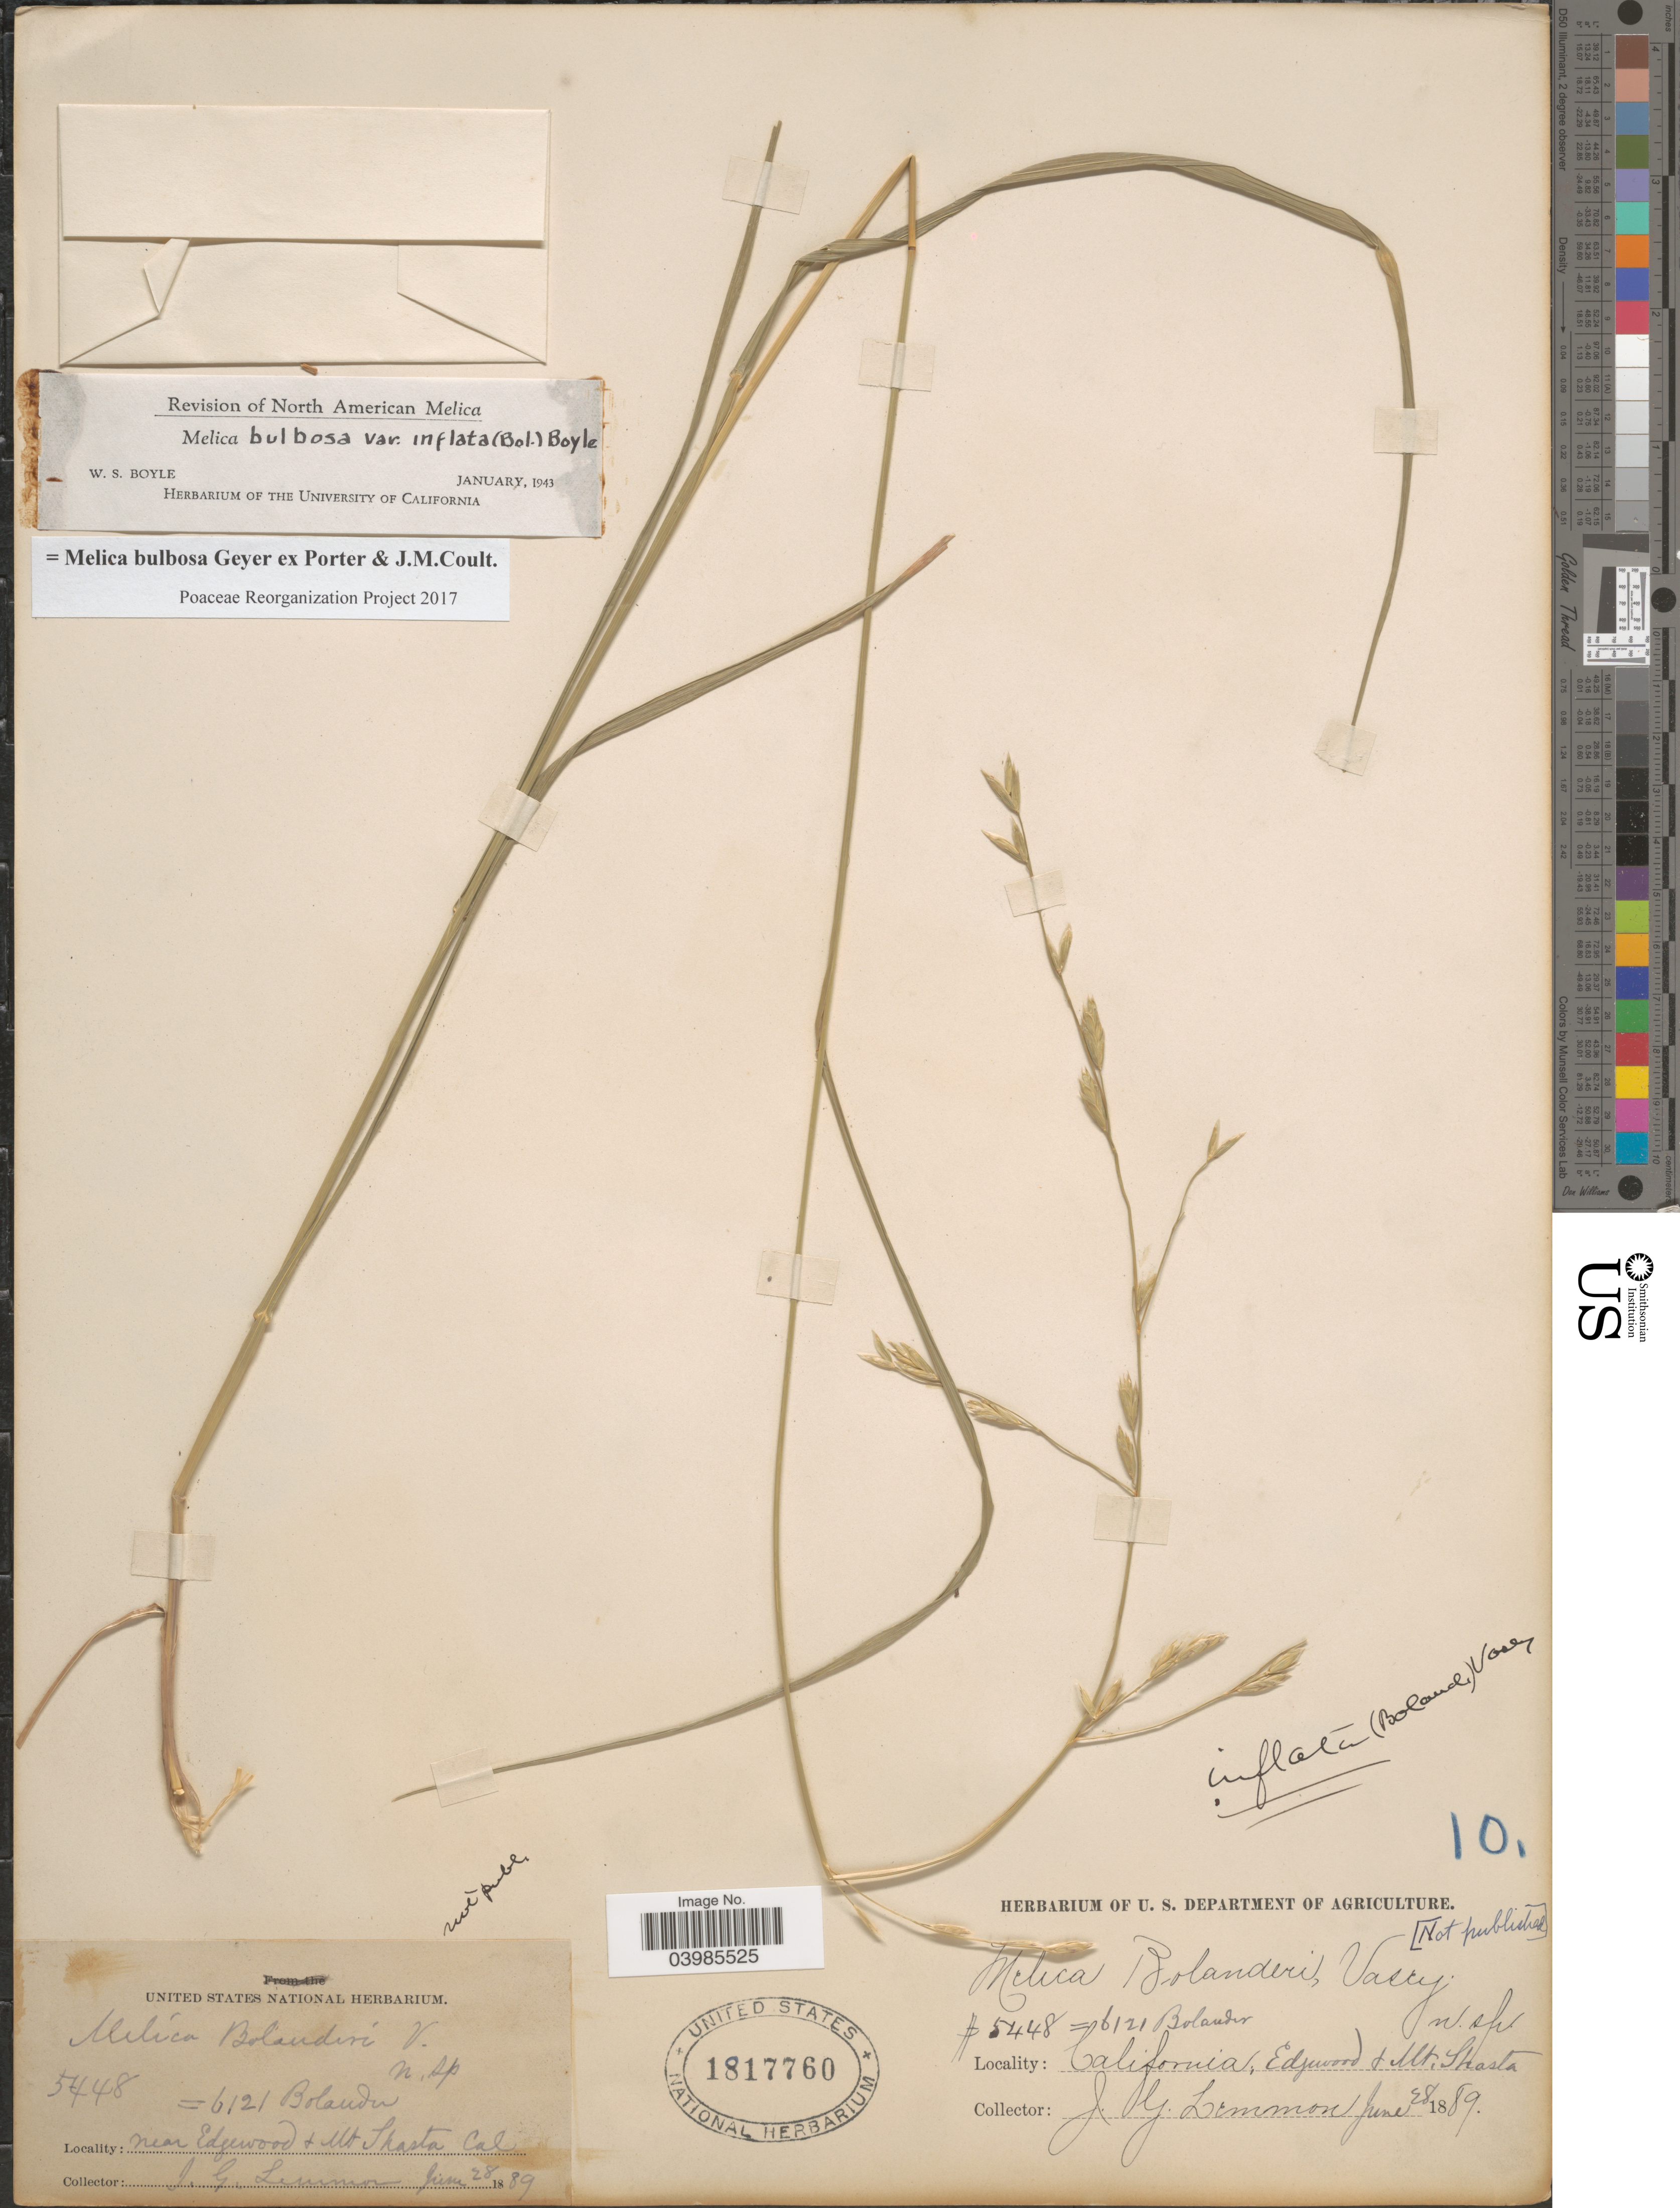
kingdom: Plantae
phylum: Tracheophyta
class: Liliopsida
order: Poales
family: Poaceae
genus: Melica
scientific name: Melica bulbosa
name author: Geyer ex Porter & J.M. Coult.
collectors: J. Lemmon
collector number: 5448?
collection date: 1889-06-28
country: United States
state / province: California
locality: Near Edgewood + Mt. Shasta.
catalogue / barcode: US 1817760